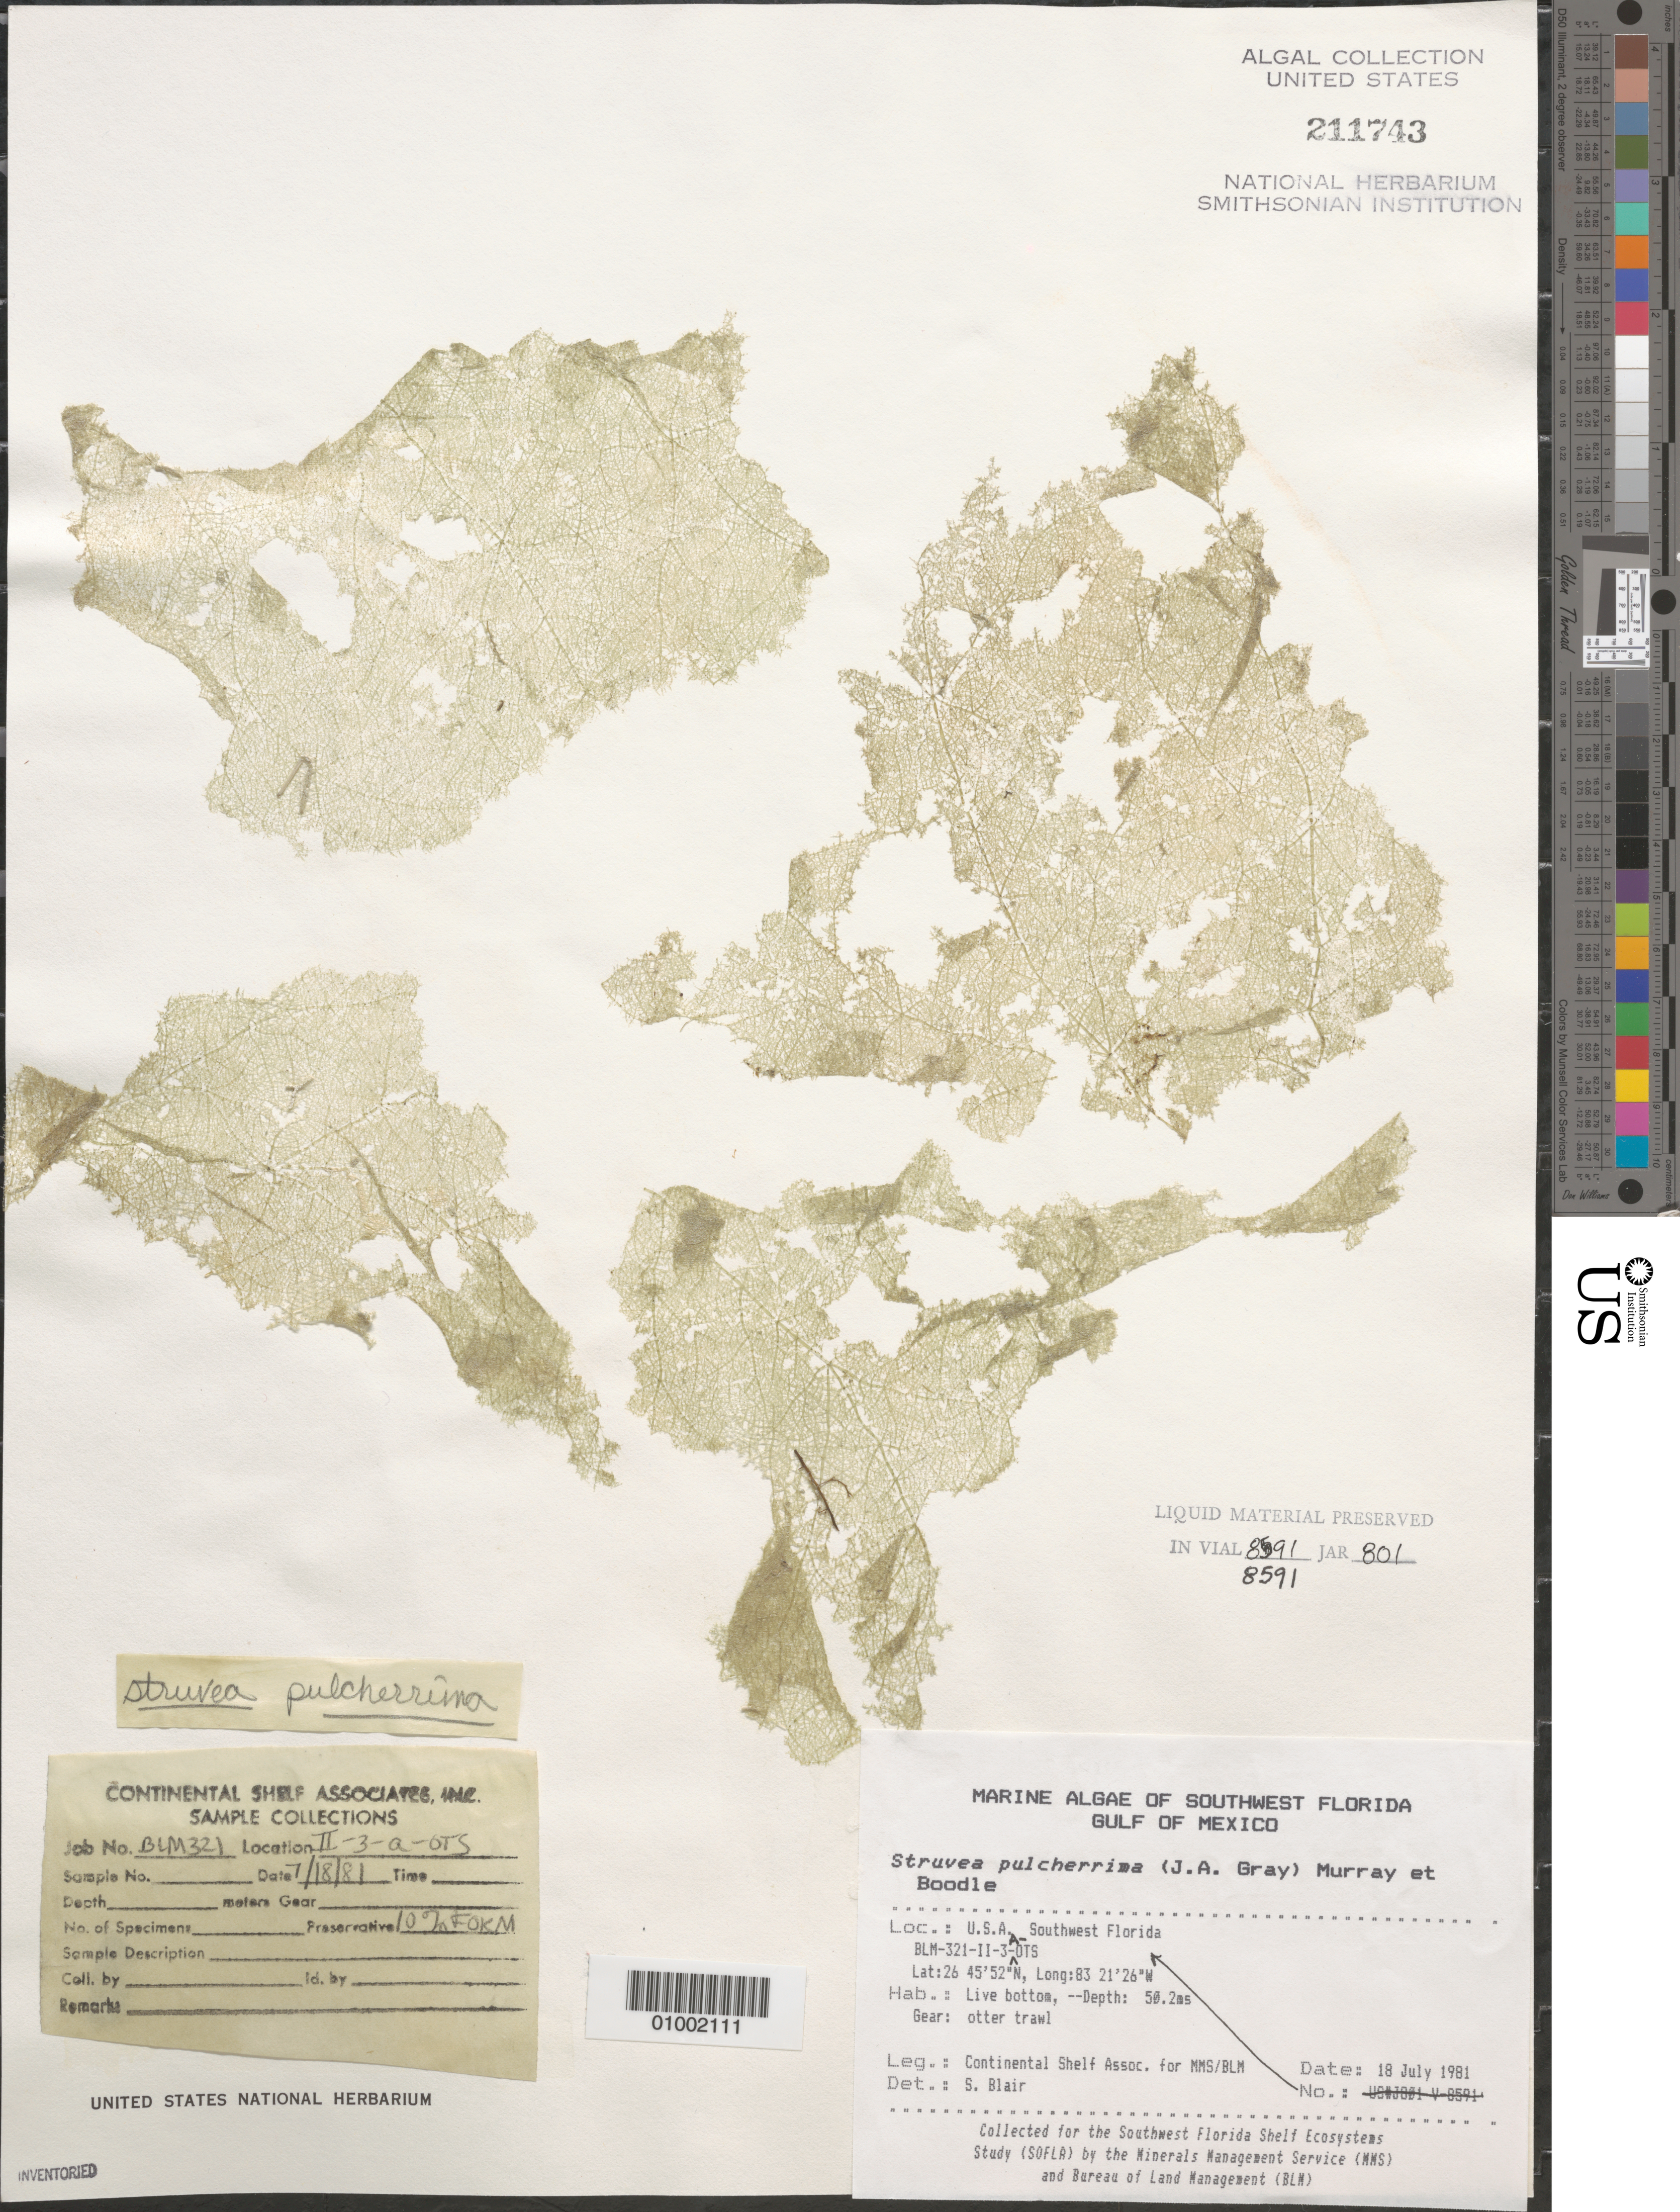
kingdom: Plantae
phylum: Chlorophyta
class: Ulvophyceae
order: Siphonocladales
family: Boodleaceae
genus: Struvea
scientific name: Struvea pulcherrima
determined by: Blair, S. M.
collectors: Continental Shelf Associates for the MMS/BLM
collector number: BLM-321-II-3-A-OTS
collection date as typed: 18 Jul 1981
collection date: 1981-07-18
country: United States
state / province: Florida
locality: Gulf of Mexico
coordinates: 26 45'52"N, 83 21'26"W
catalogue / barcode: US 211743